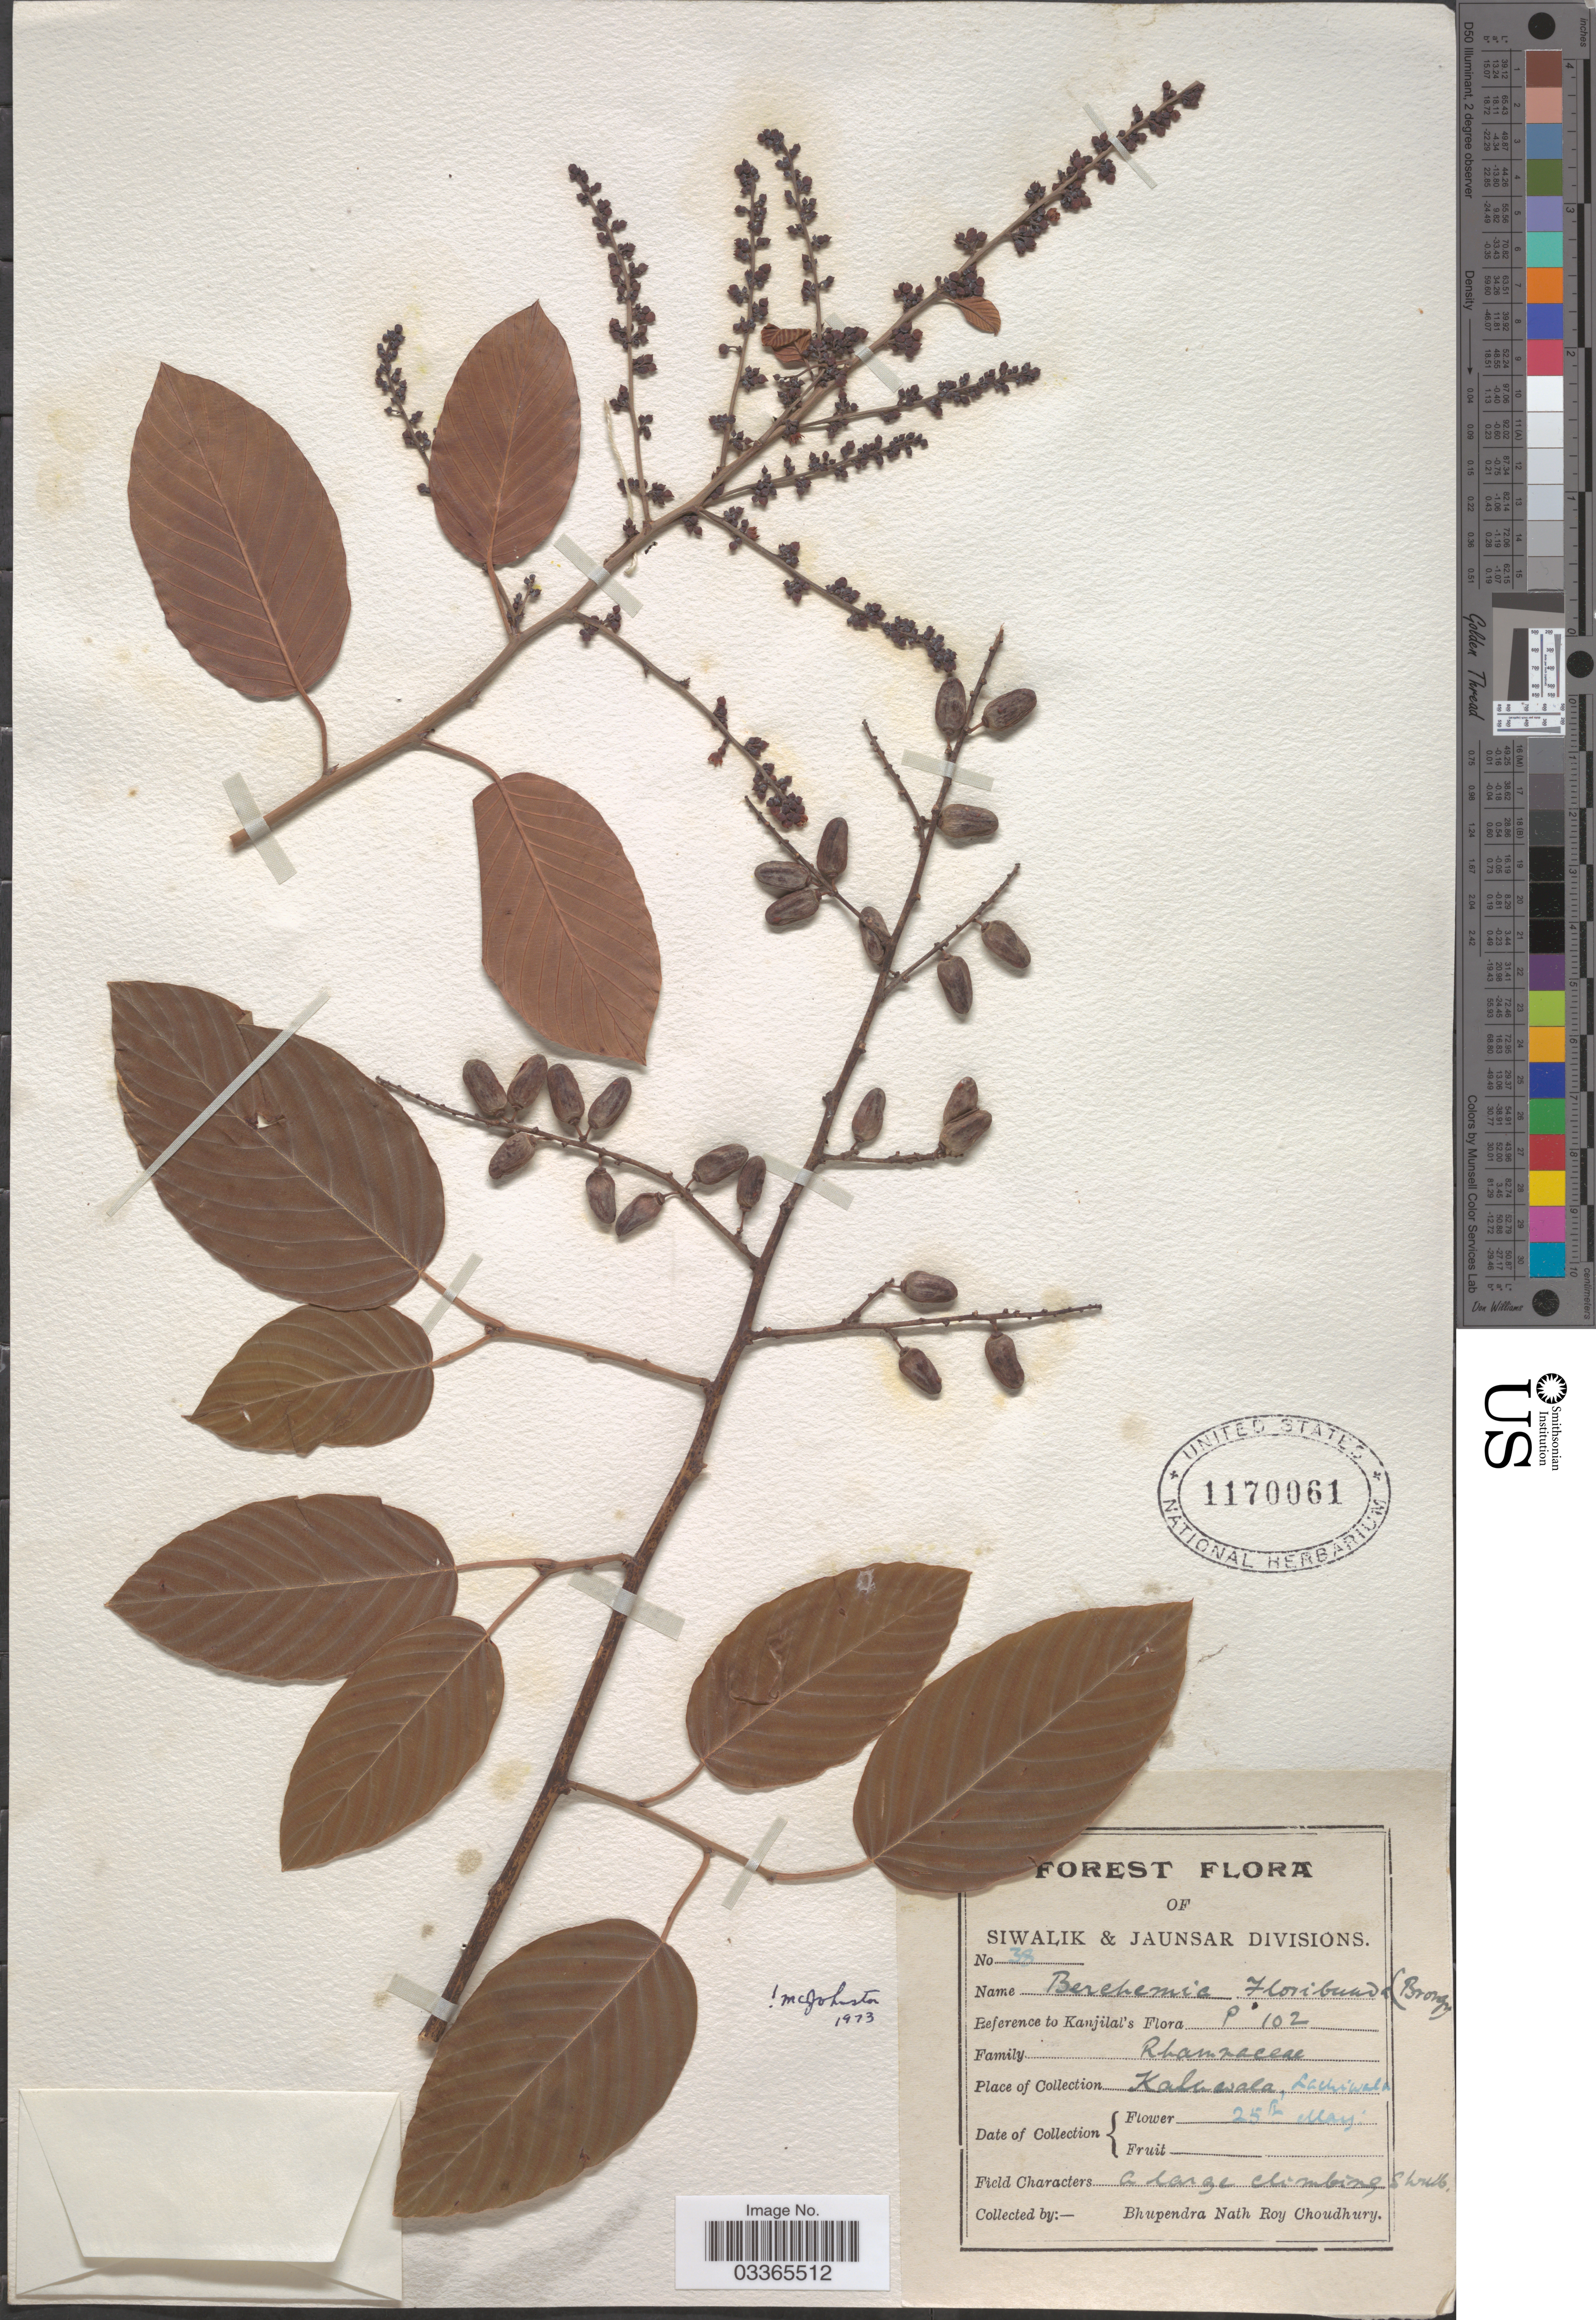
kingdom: Plantae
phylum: Tracheophyta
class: Magnoliopsida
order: Rosales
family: Rhamnaceae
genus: Berchemia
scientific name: Berchemia floribunda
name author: (Wall.) Brongn.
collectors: B. Choudhury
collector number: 38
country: India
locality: Siwalik & Jaunsar Divisions, Kalawala, Lachiwala.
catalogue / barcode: US 1170061